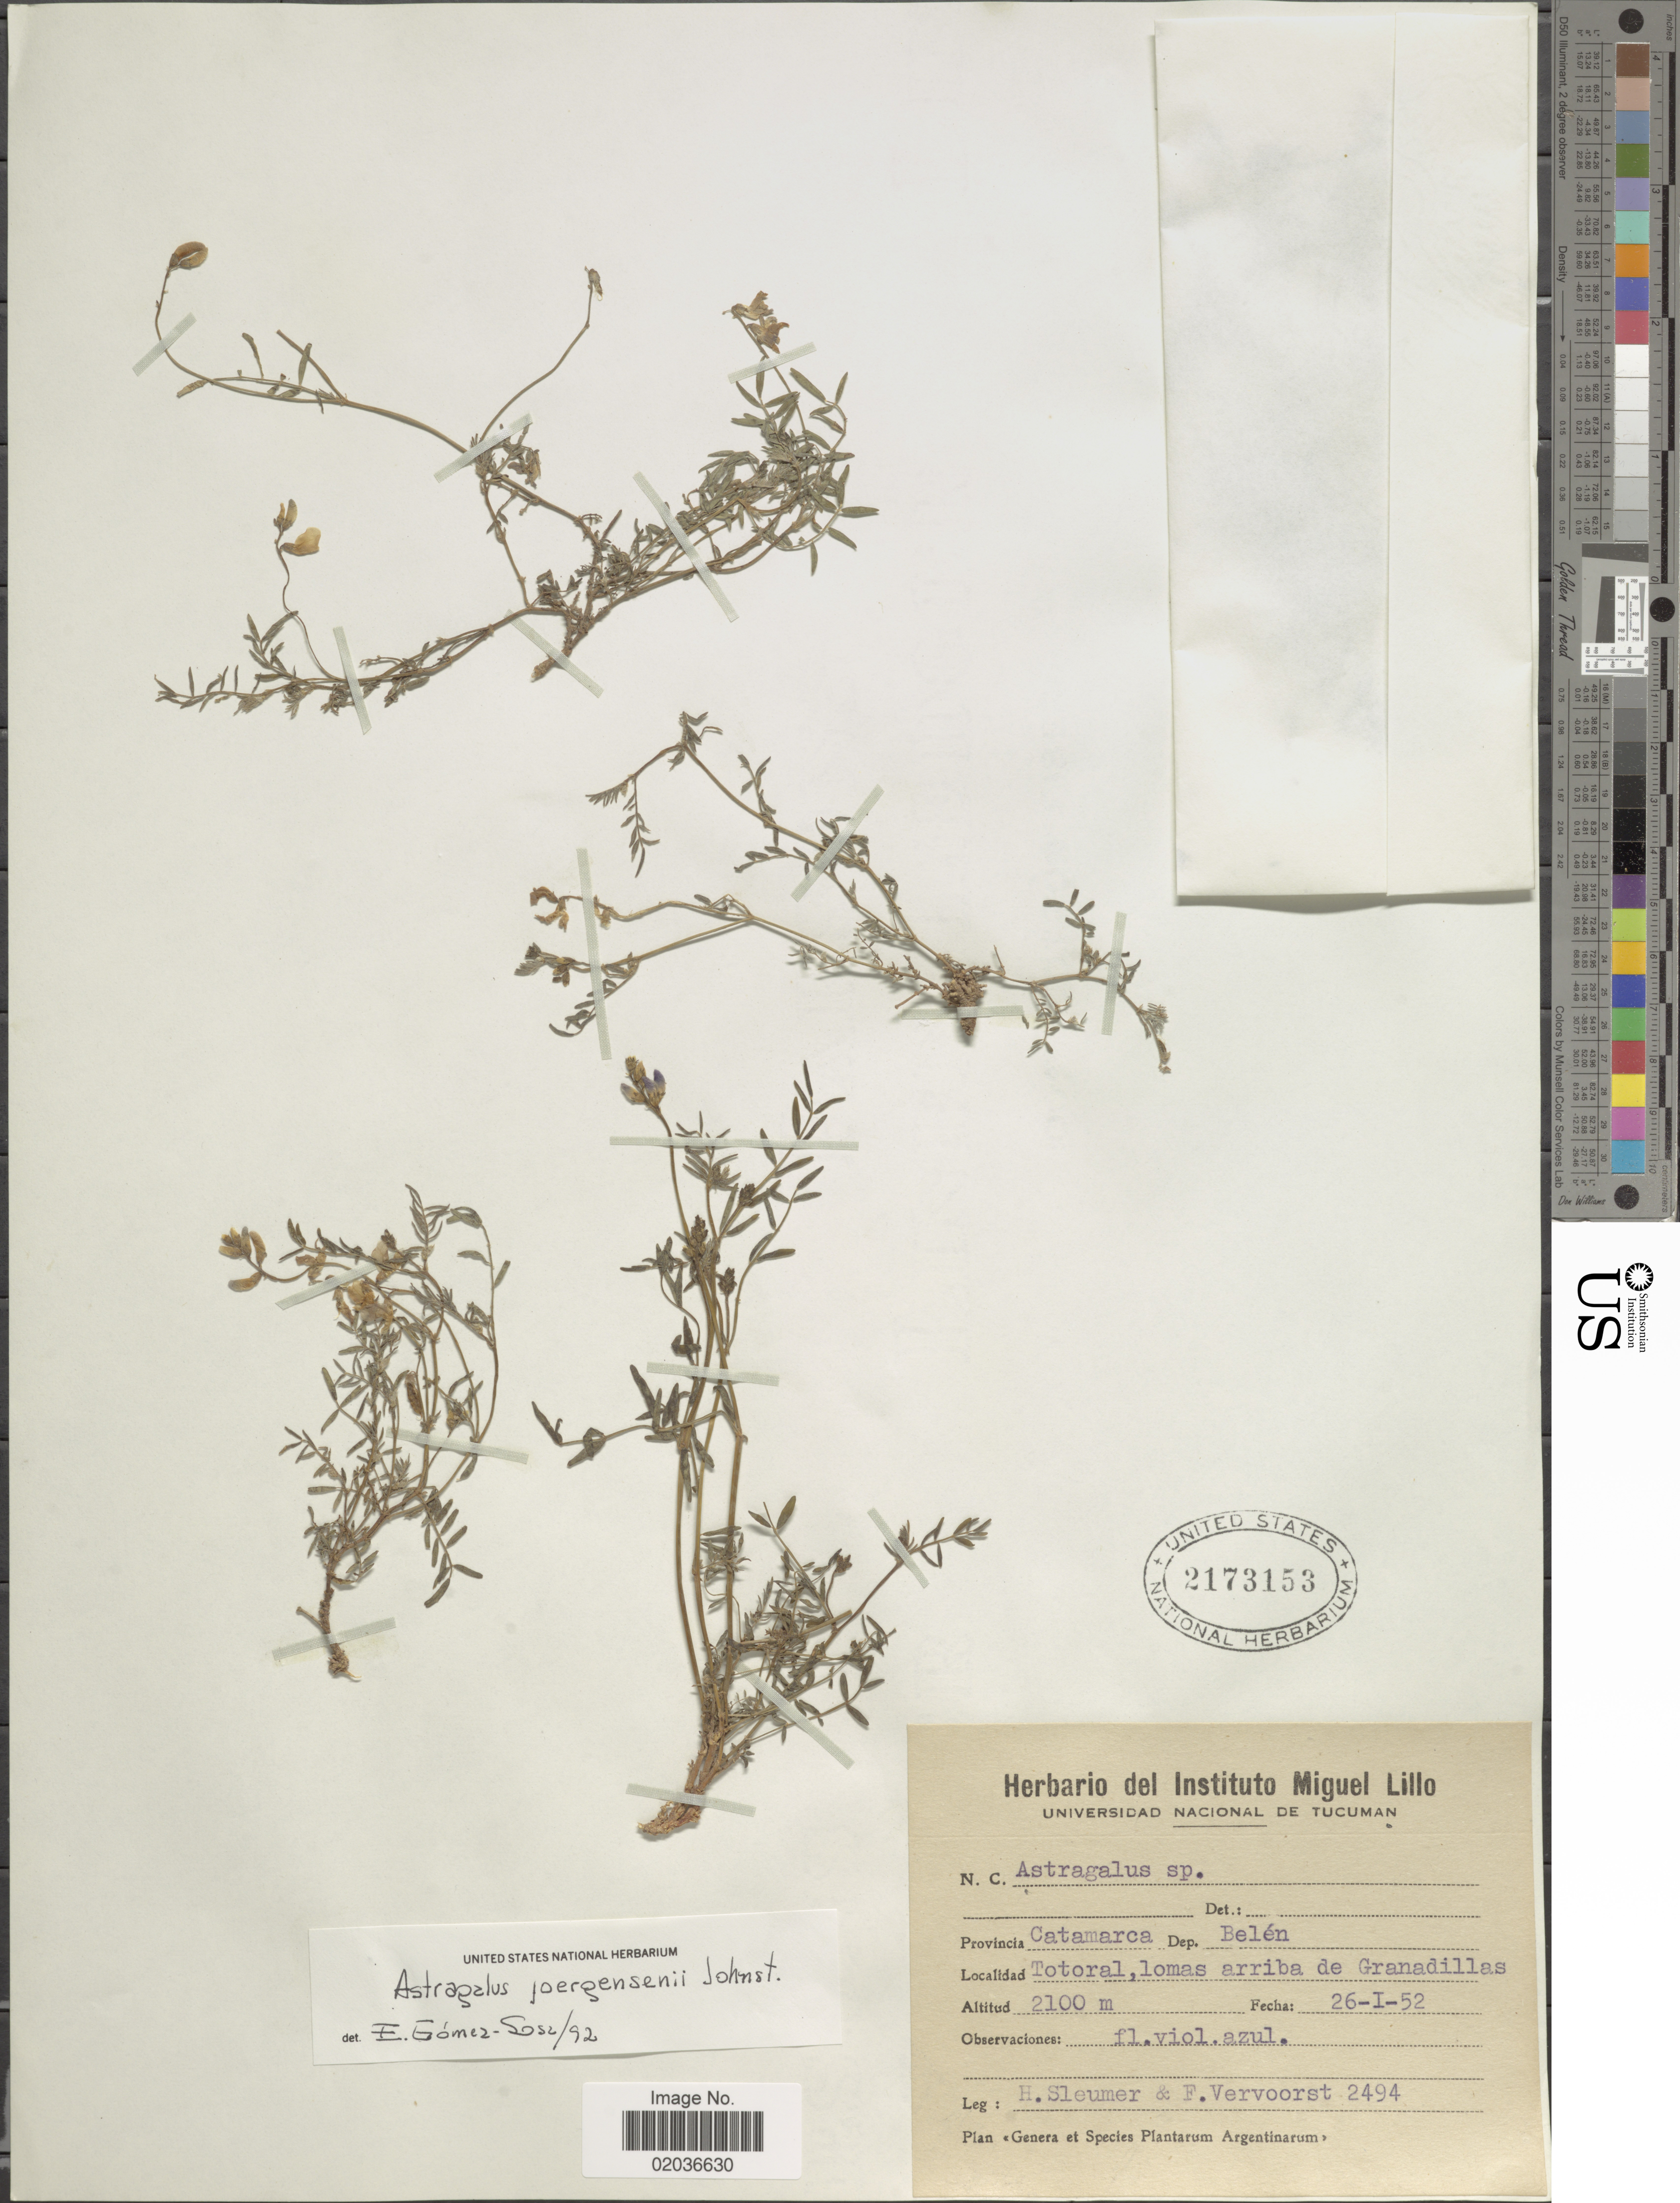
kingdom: Plantae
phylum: Tracheophyta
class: Magnoliopsida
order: Fabales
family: Fabaceae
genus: Astragalus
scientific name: Astragalus joergensenii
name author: I.M. Johnst.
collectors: H. O. Sleumer & F. Vervoorst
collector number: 2494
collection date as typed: Transcribed d/m/y: 26/1/52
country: Argentina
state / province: Catamarca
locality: Provincia Catamarca. Dep. Belén. Totoral, lomas arriba de Granadillas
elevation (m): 2100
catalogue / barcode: US 2173153